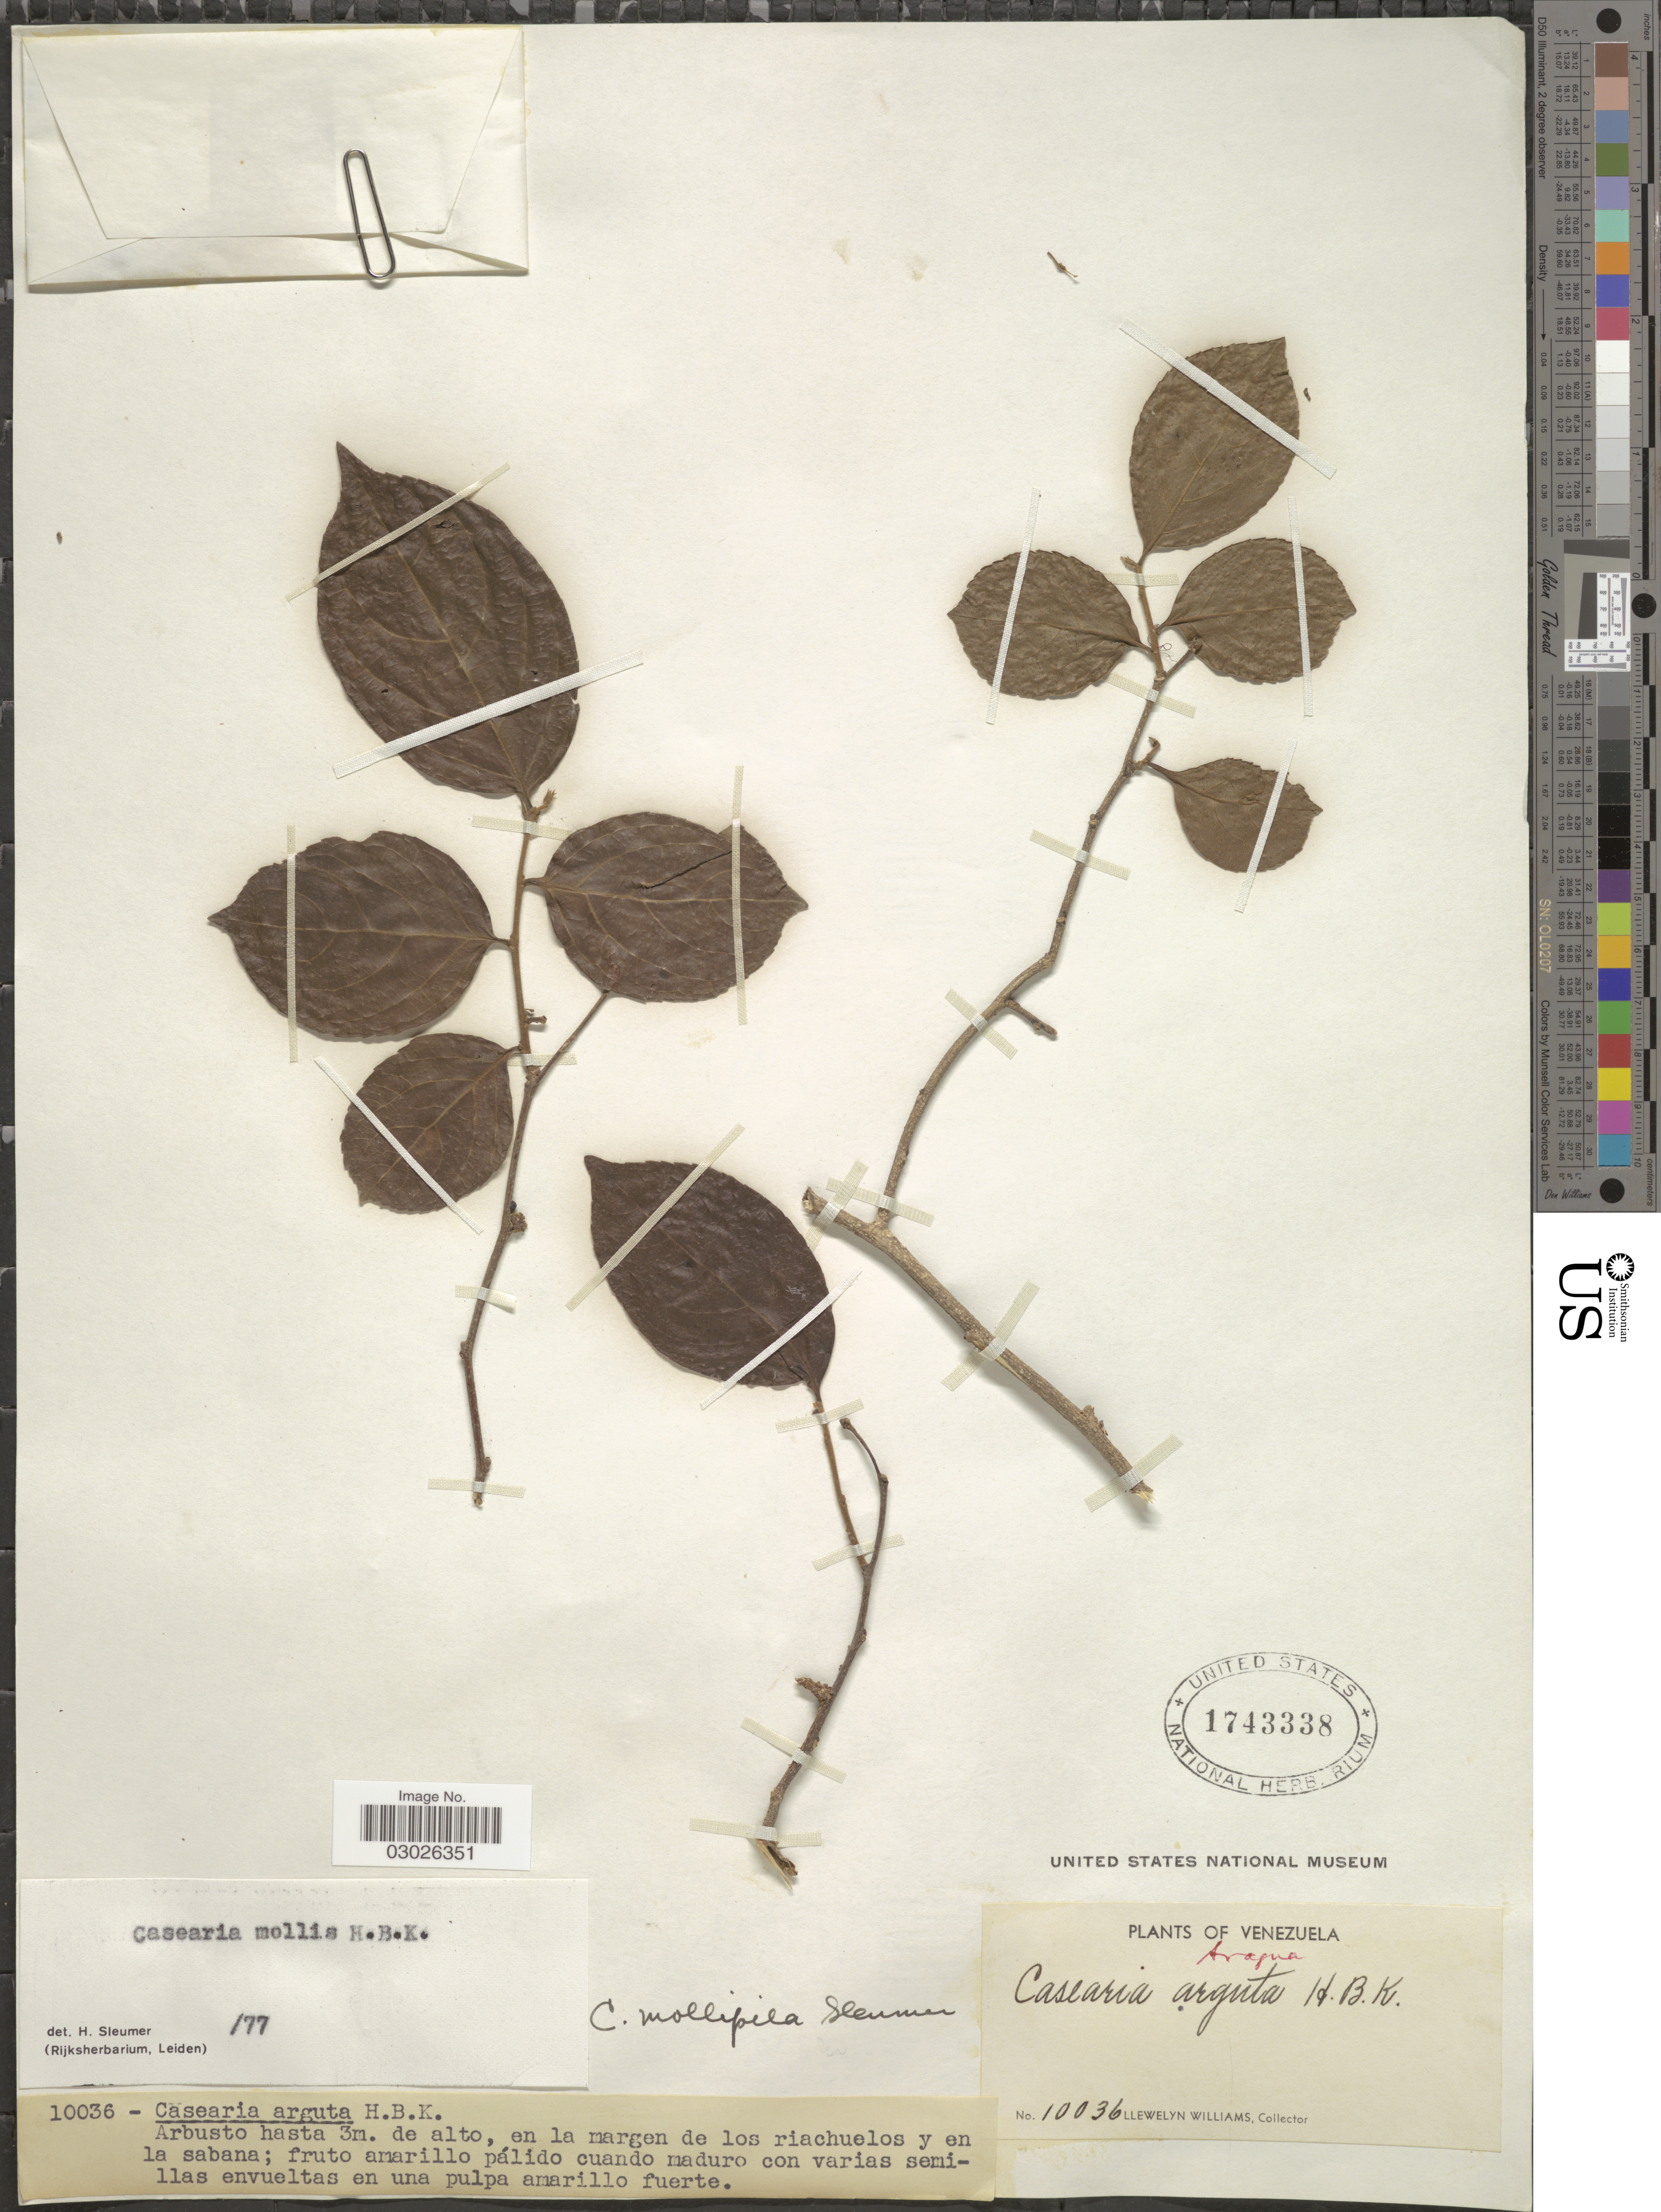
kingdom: Plantae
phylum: Tracheophyta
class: Magnoliopsida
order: Malpighiales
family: Salicaceae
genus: Casearia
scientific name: Casearia mollis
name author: Kunth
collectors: Ll. Williams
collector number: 10036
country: Venezuela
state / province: Aragua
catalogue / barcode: US 1743338